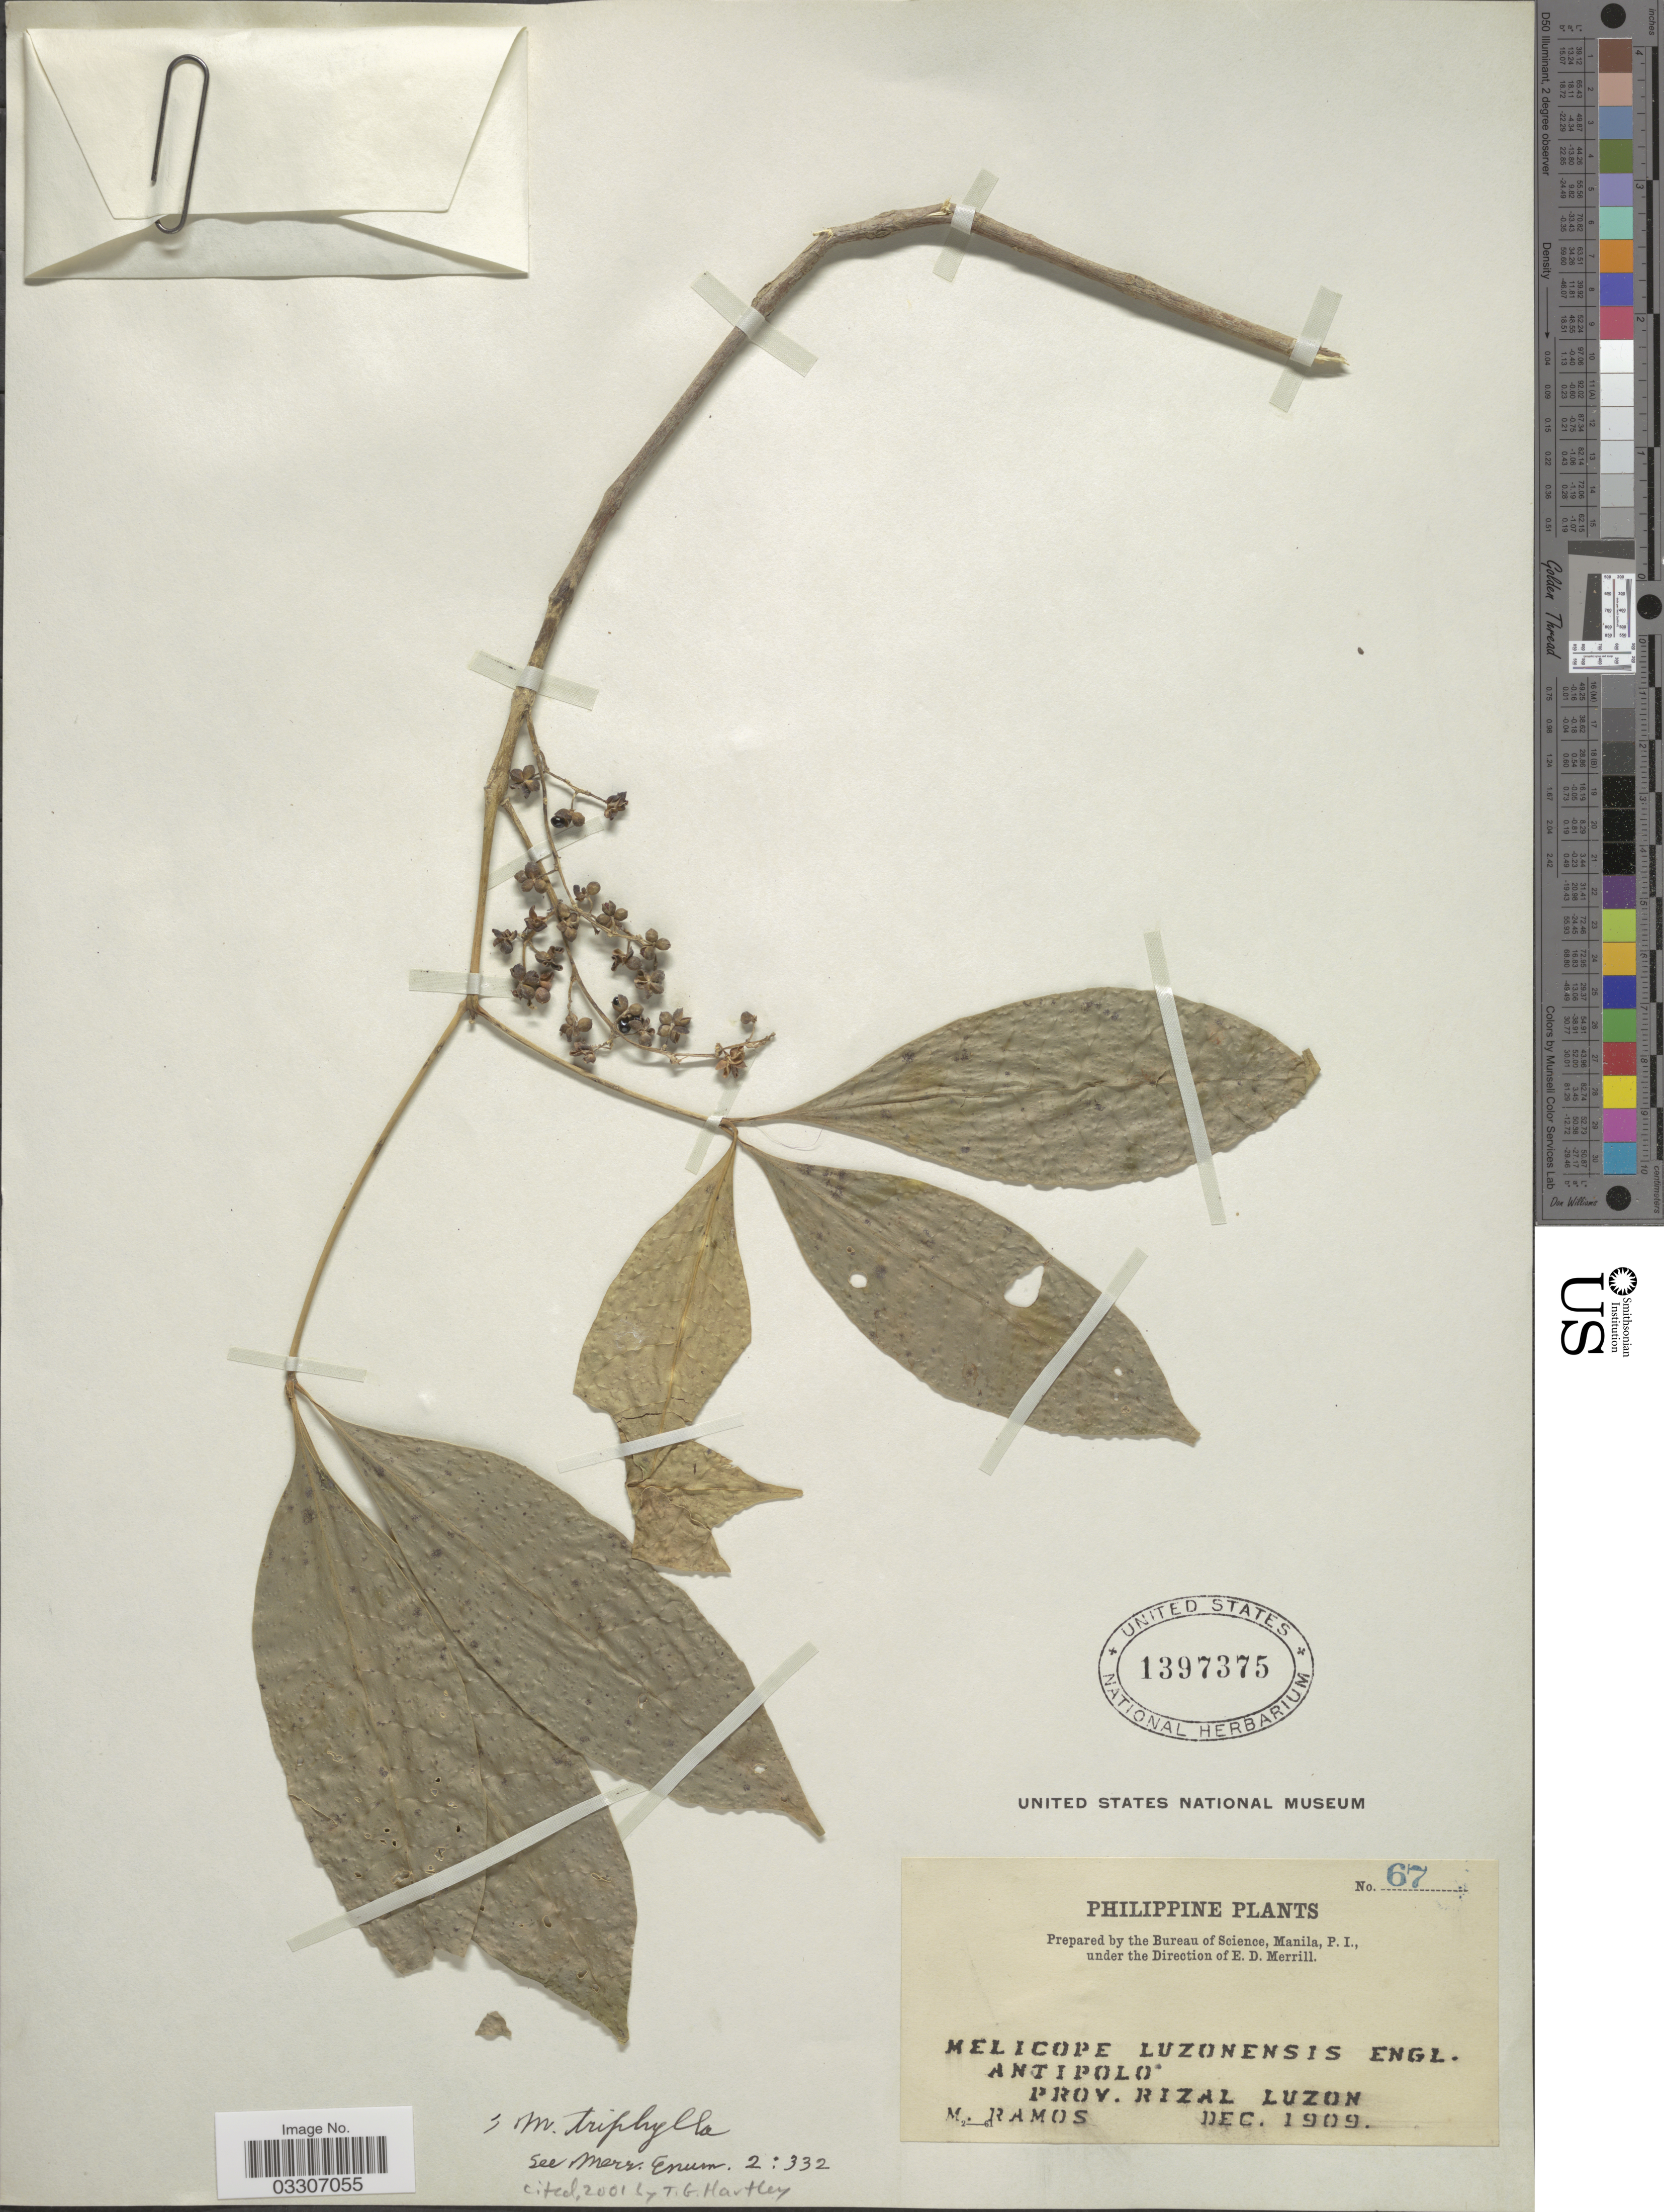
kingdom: Plantae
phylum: Tracheophyta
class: Magnoliopsida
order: Sapindales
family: Rutaceae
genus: Melicope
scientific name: Melicope triphylla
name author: (Lam.) Merr.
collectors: M. Ramos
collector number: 67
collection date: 1909-12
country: Philippines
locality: Antipolo. Prov. Rizal, Luzon.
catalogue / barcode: US 1397375